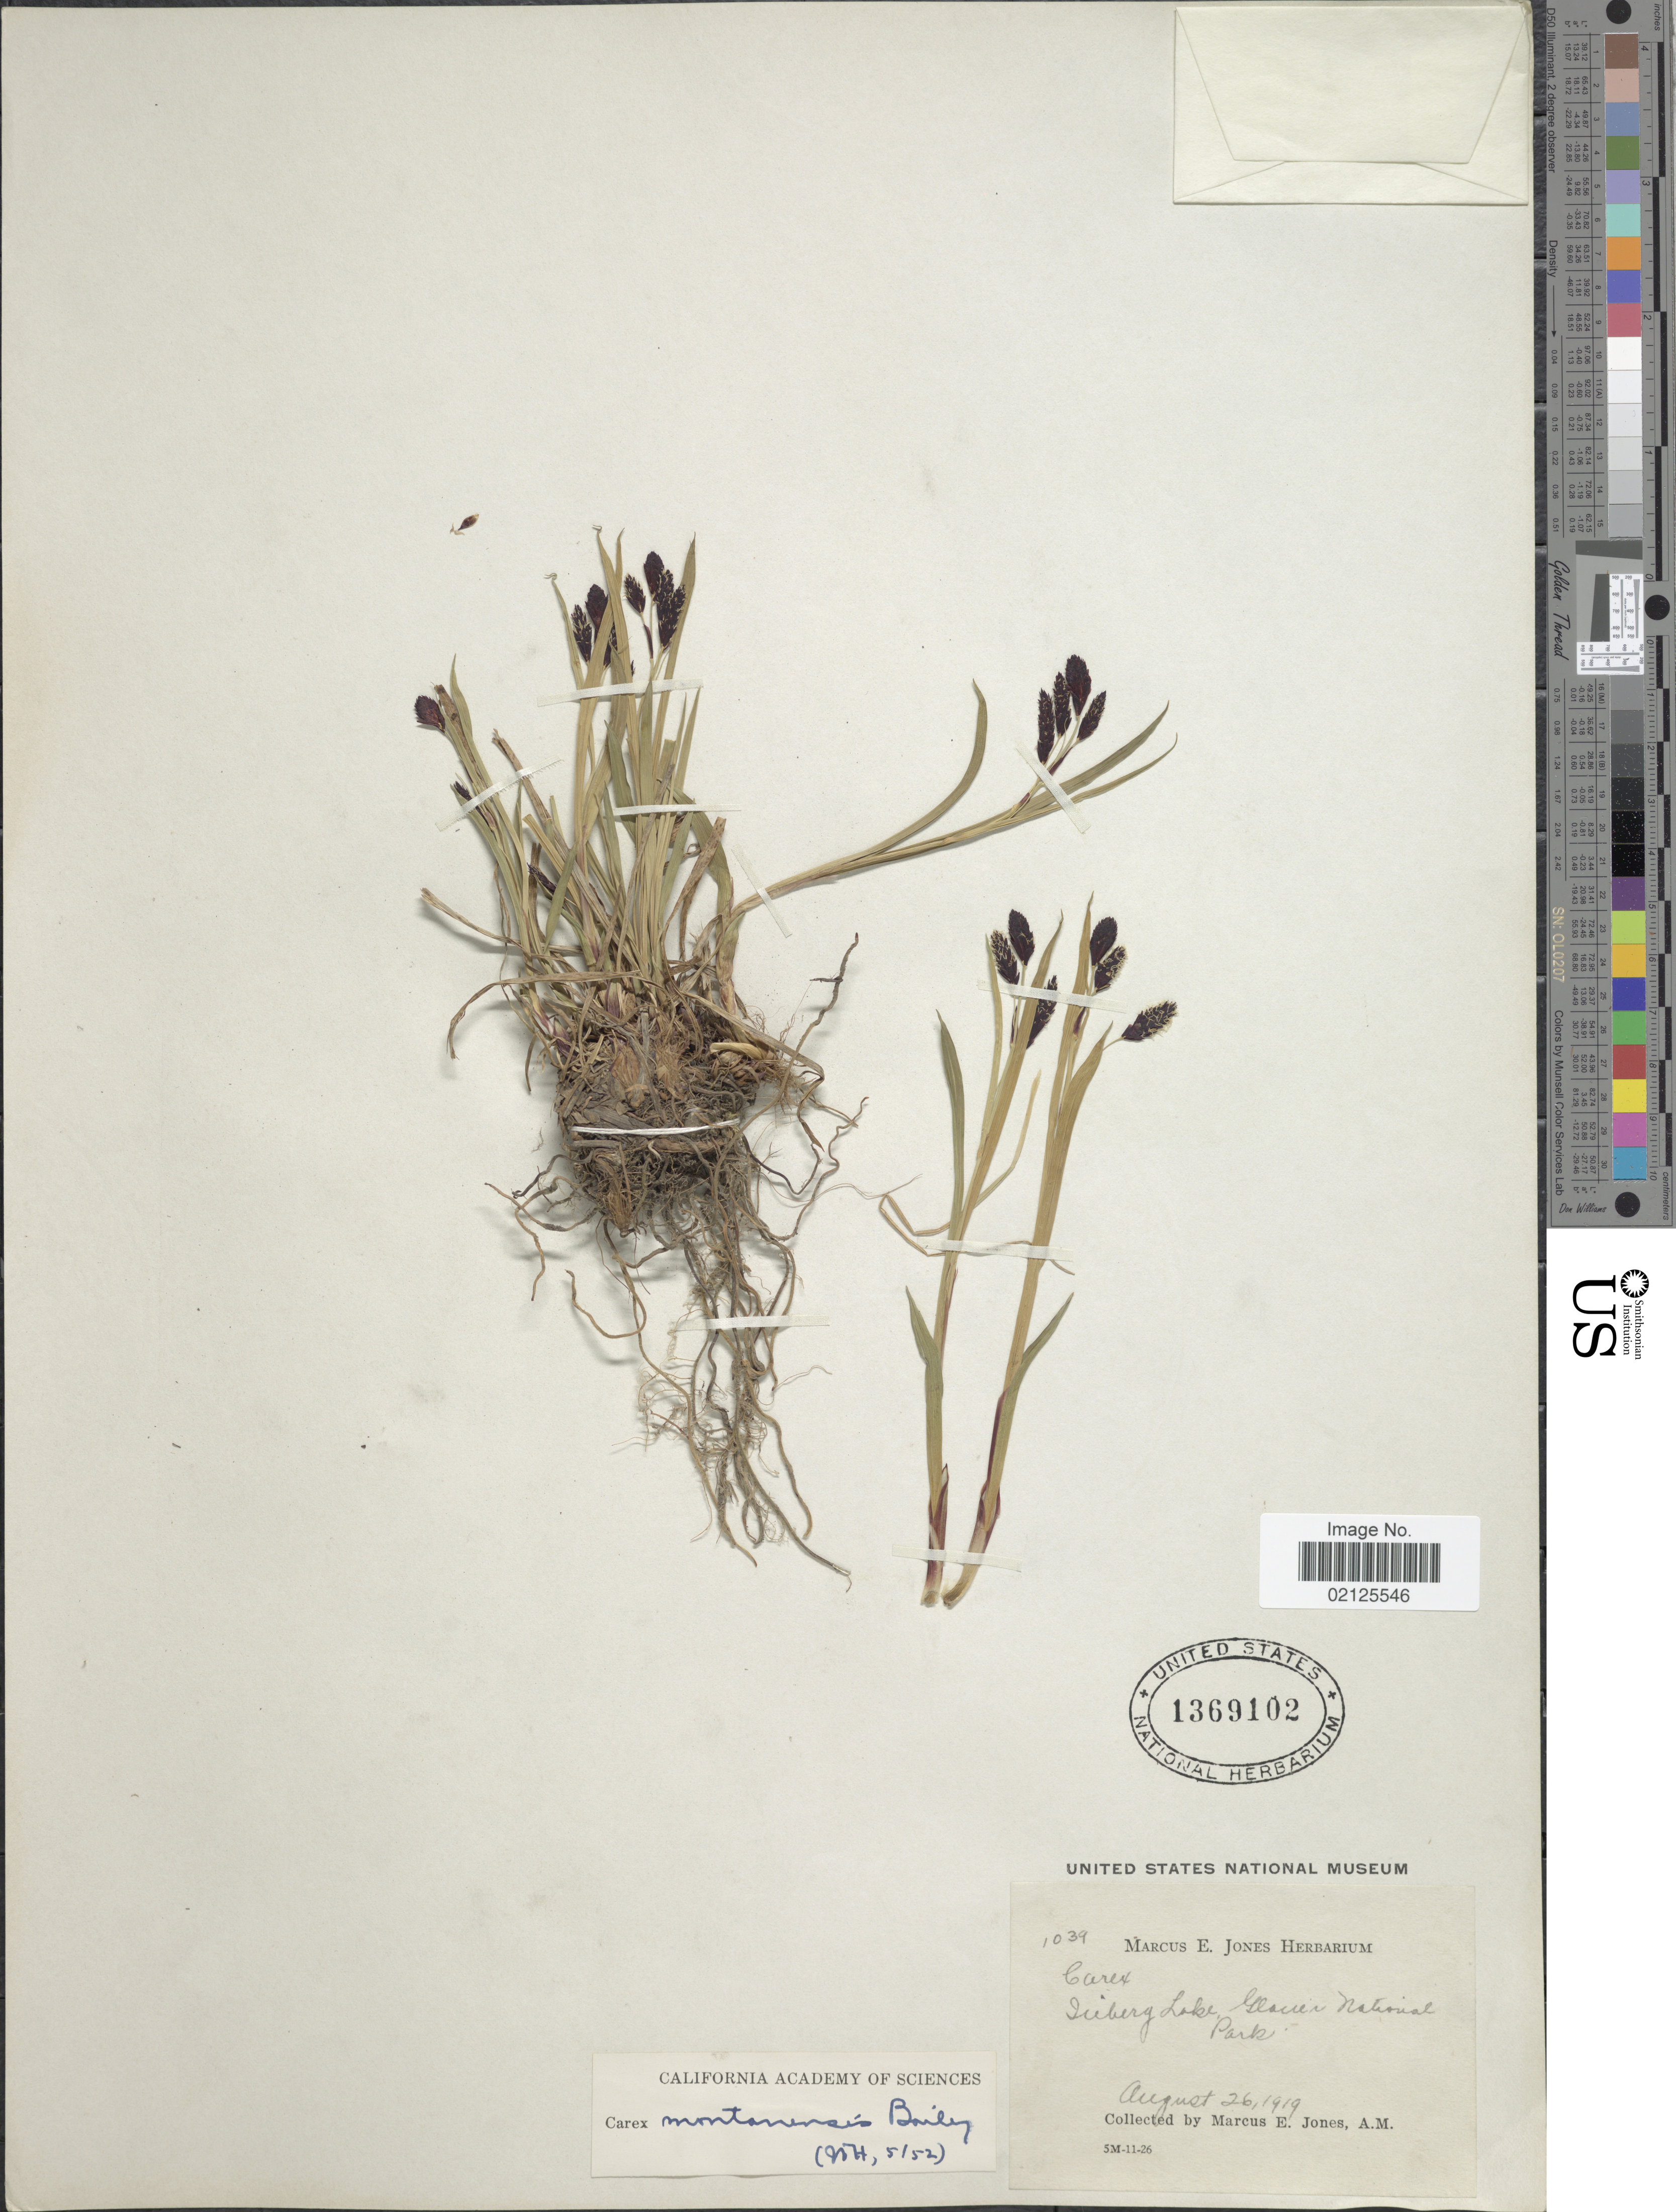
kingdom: Plantae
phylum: Tracheophyta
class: Liliopsida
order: Poales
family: Cyperaceae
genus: Carex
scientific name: Carex podocarpa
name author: R. Br.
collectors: M. E. Jones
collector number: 1039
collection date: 1919-08-26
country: United States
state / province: Montana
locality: Iceberg Lake, Glacier National Park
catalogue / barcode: US 1369102